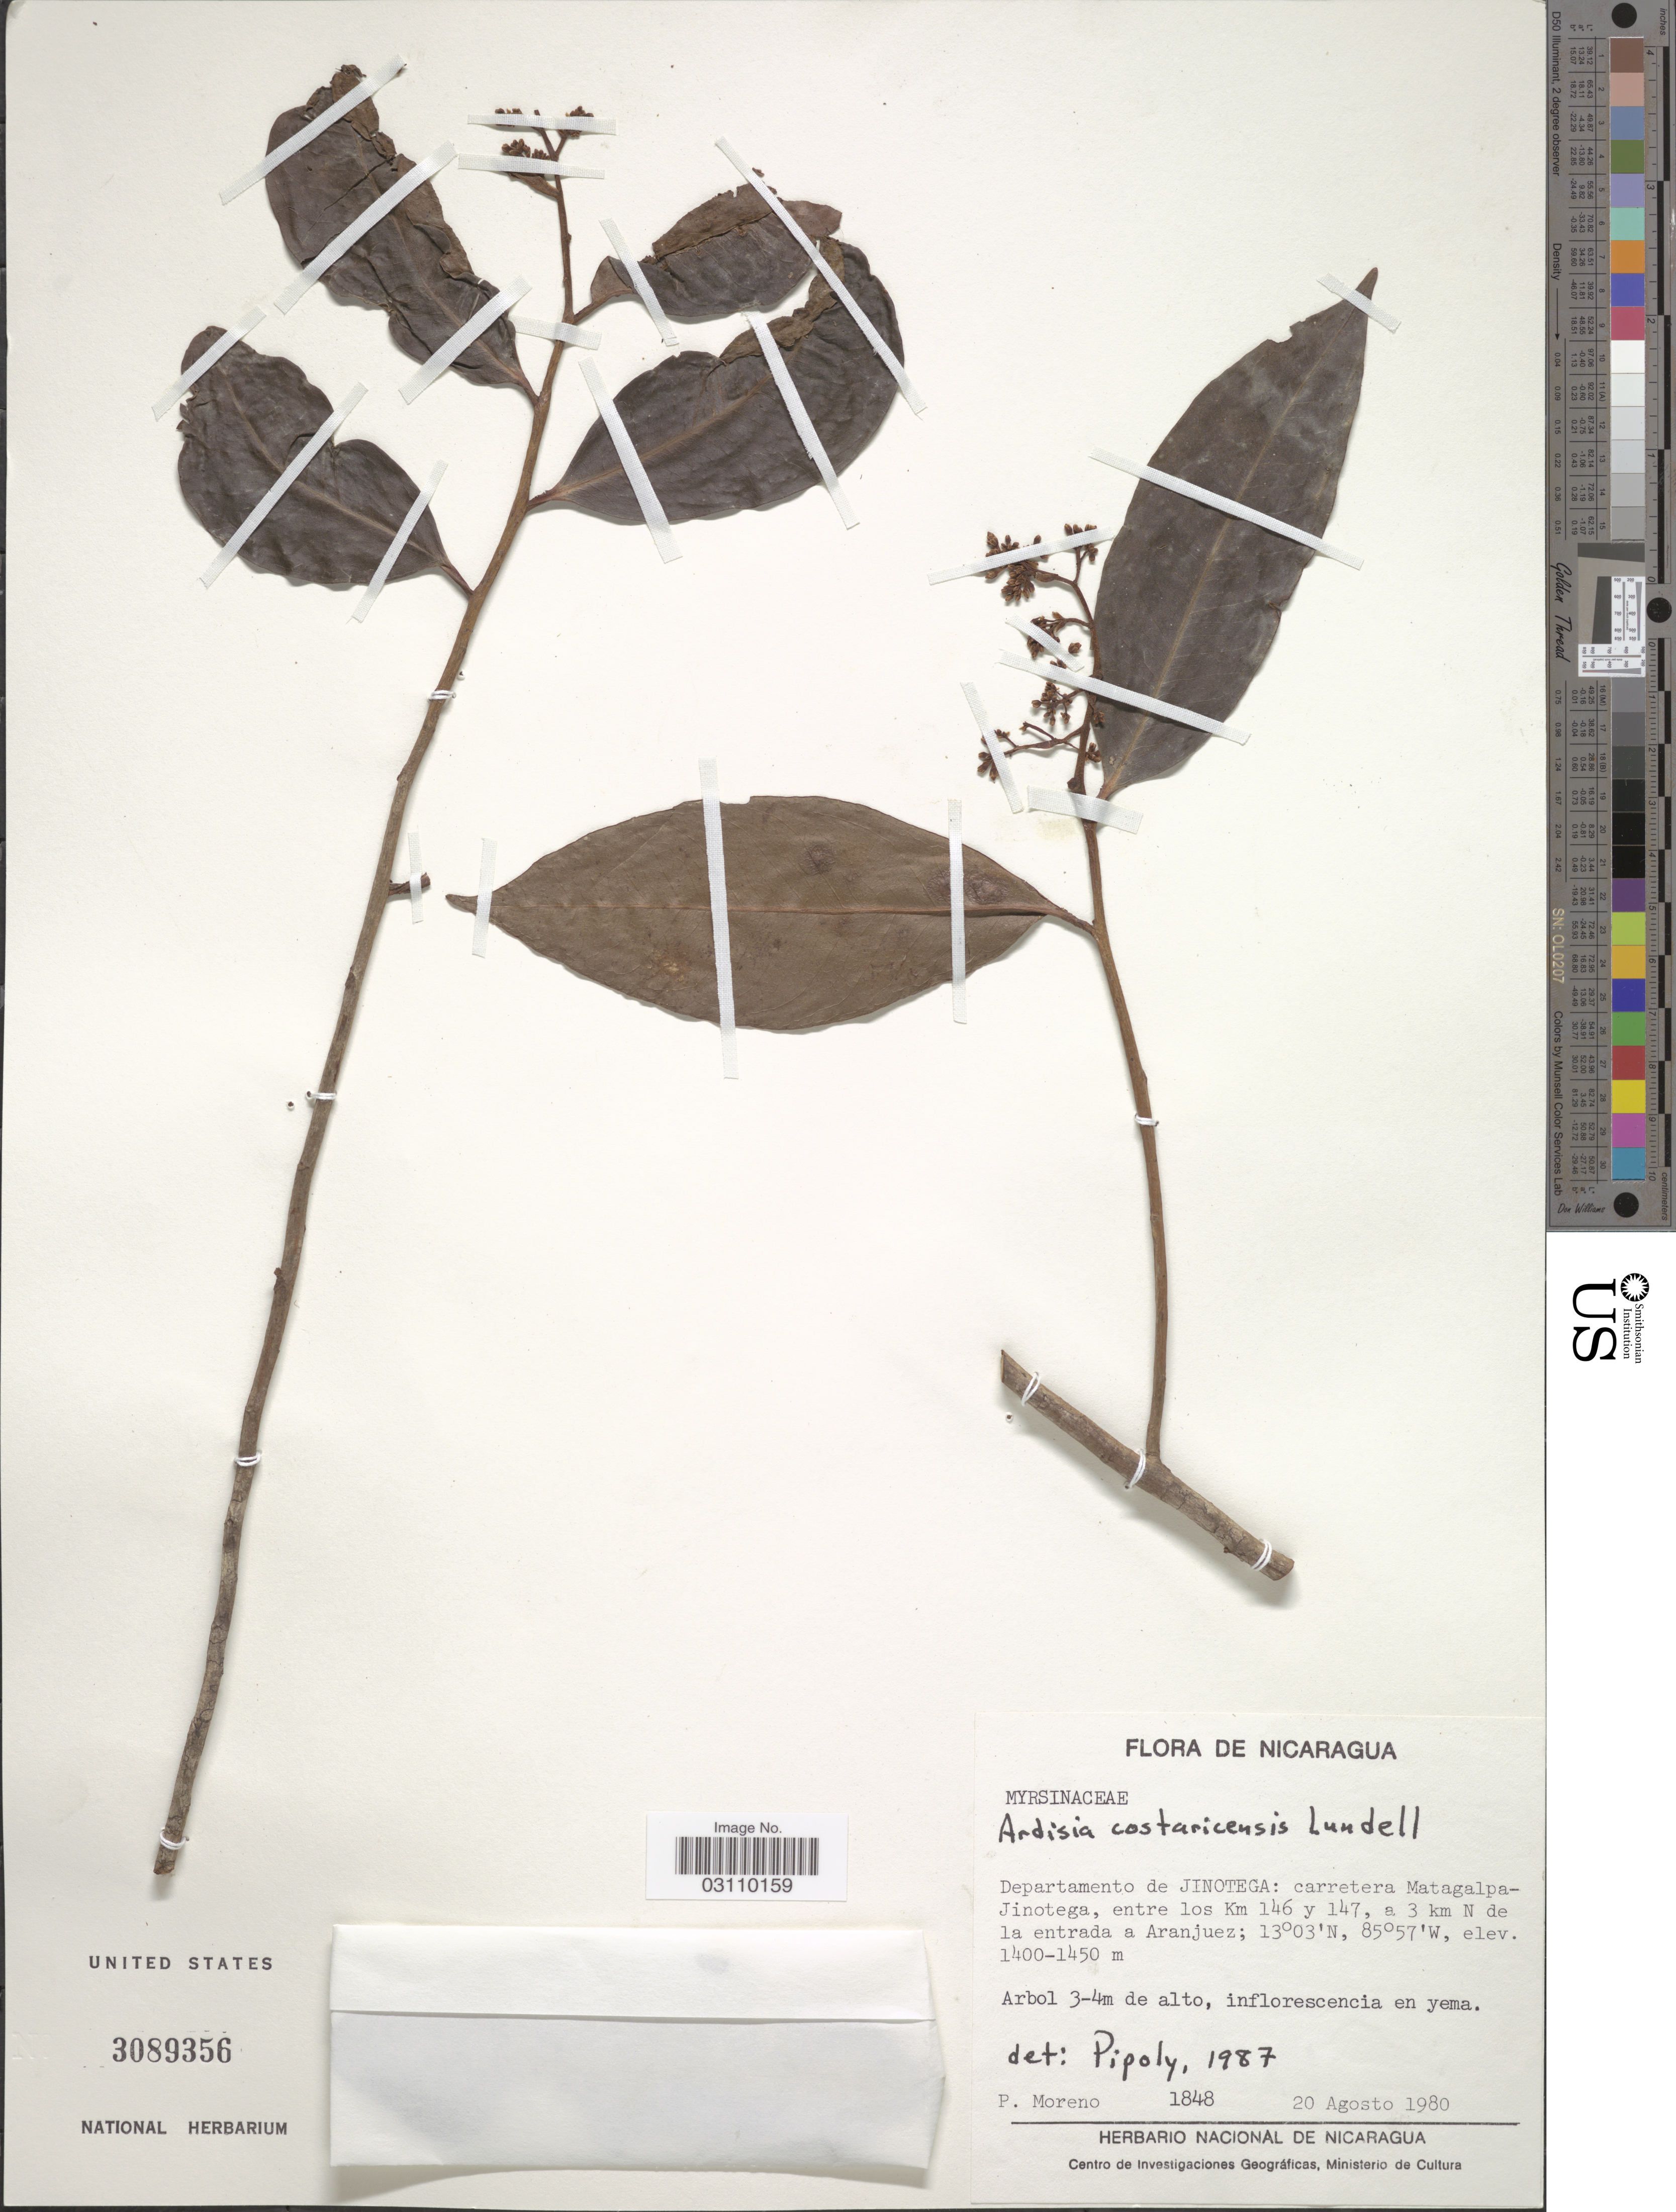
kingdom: Plantae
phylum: Tracheophyta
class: Magnoliopsida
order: Ericales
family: Primulaceae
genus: Ardisia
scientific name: Ardisia costaricensis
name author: Lundell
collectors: P. Moreno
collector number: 1848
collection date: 1980-08-20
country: Nicaragua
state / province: Jinotega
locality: Departamento de Jinotega: carretera Matagalpa-Jinotega, entre los Km 146 y 147, a 3 km N de la entrada a Aranjuez.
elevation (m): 1400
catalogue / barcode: US 3089356